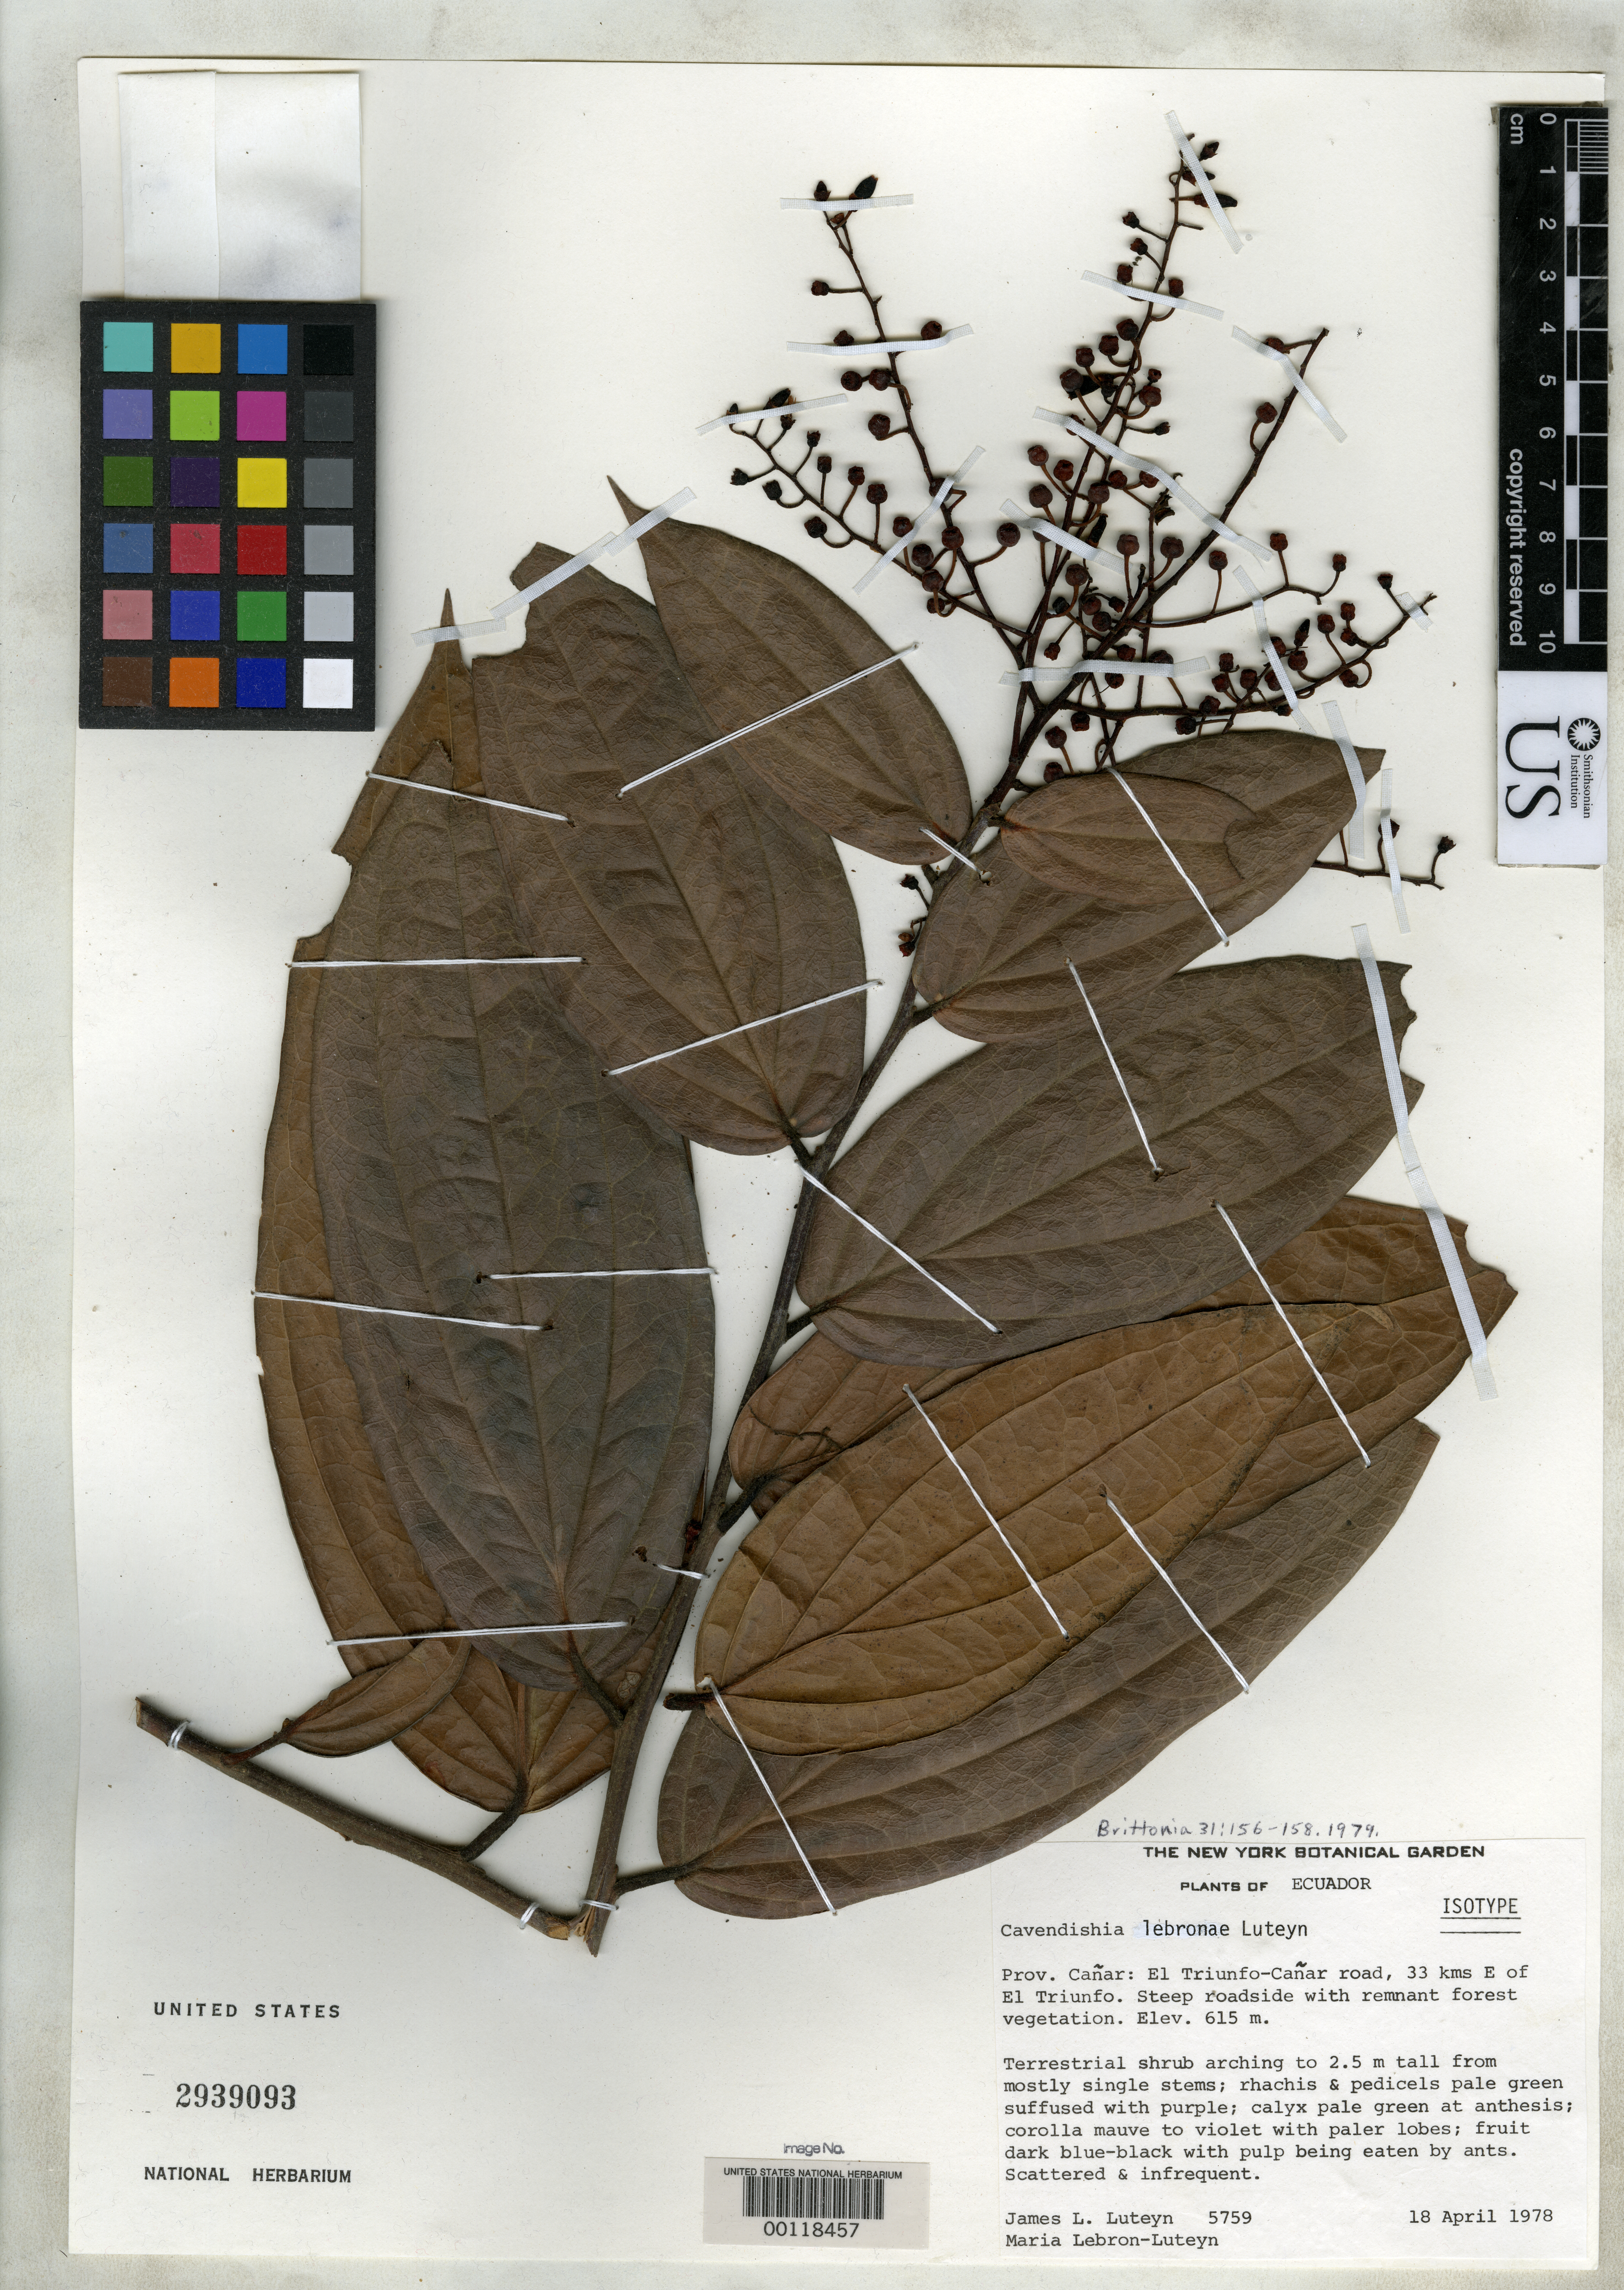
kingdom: Plantae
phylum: Tracheophyta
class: Magnoliopsida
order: Ericales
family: Ericaceae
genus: Cavendishia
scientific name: Cavendishia lebroniae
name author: Luteyn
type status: Isotype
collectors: J. L. Luteyn & M. L. Lebrón-Luteyn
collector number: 5759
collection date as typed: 18 Apr 1978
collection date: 1978-04-18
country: Ecuador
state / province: Cañar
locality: El Triunfo-Canar road., 33 km E of el Triunfo.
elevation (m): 615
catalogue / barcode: US 2939093